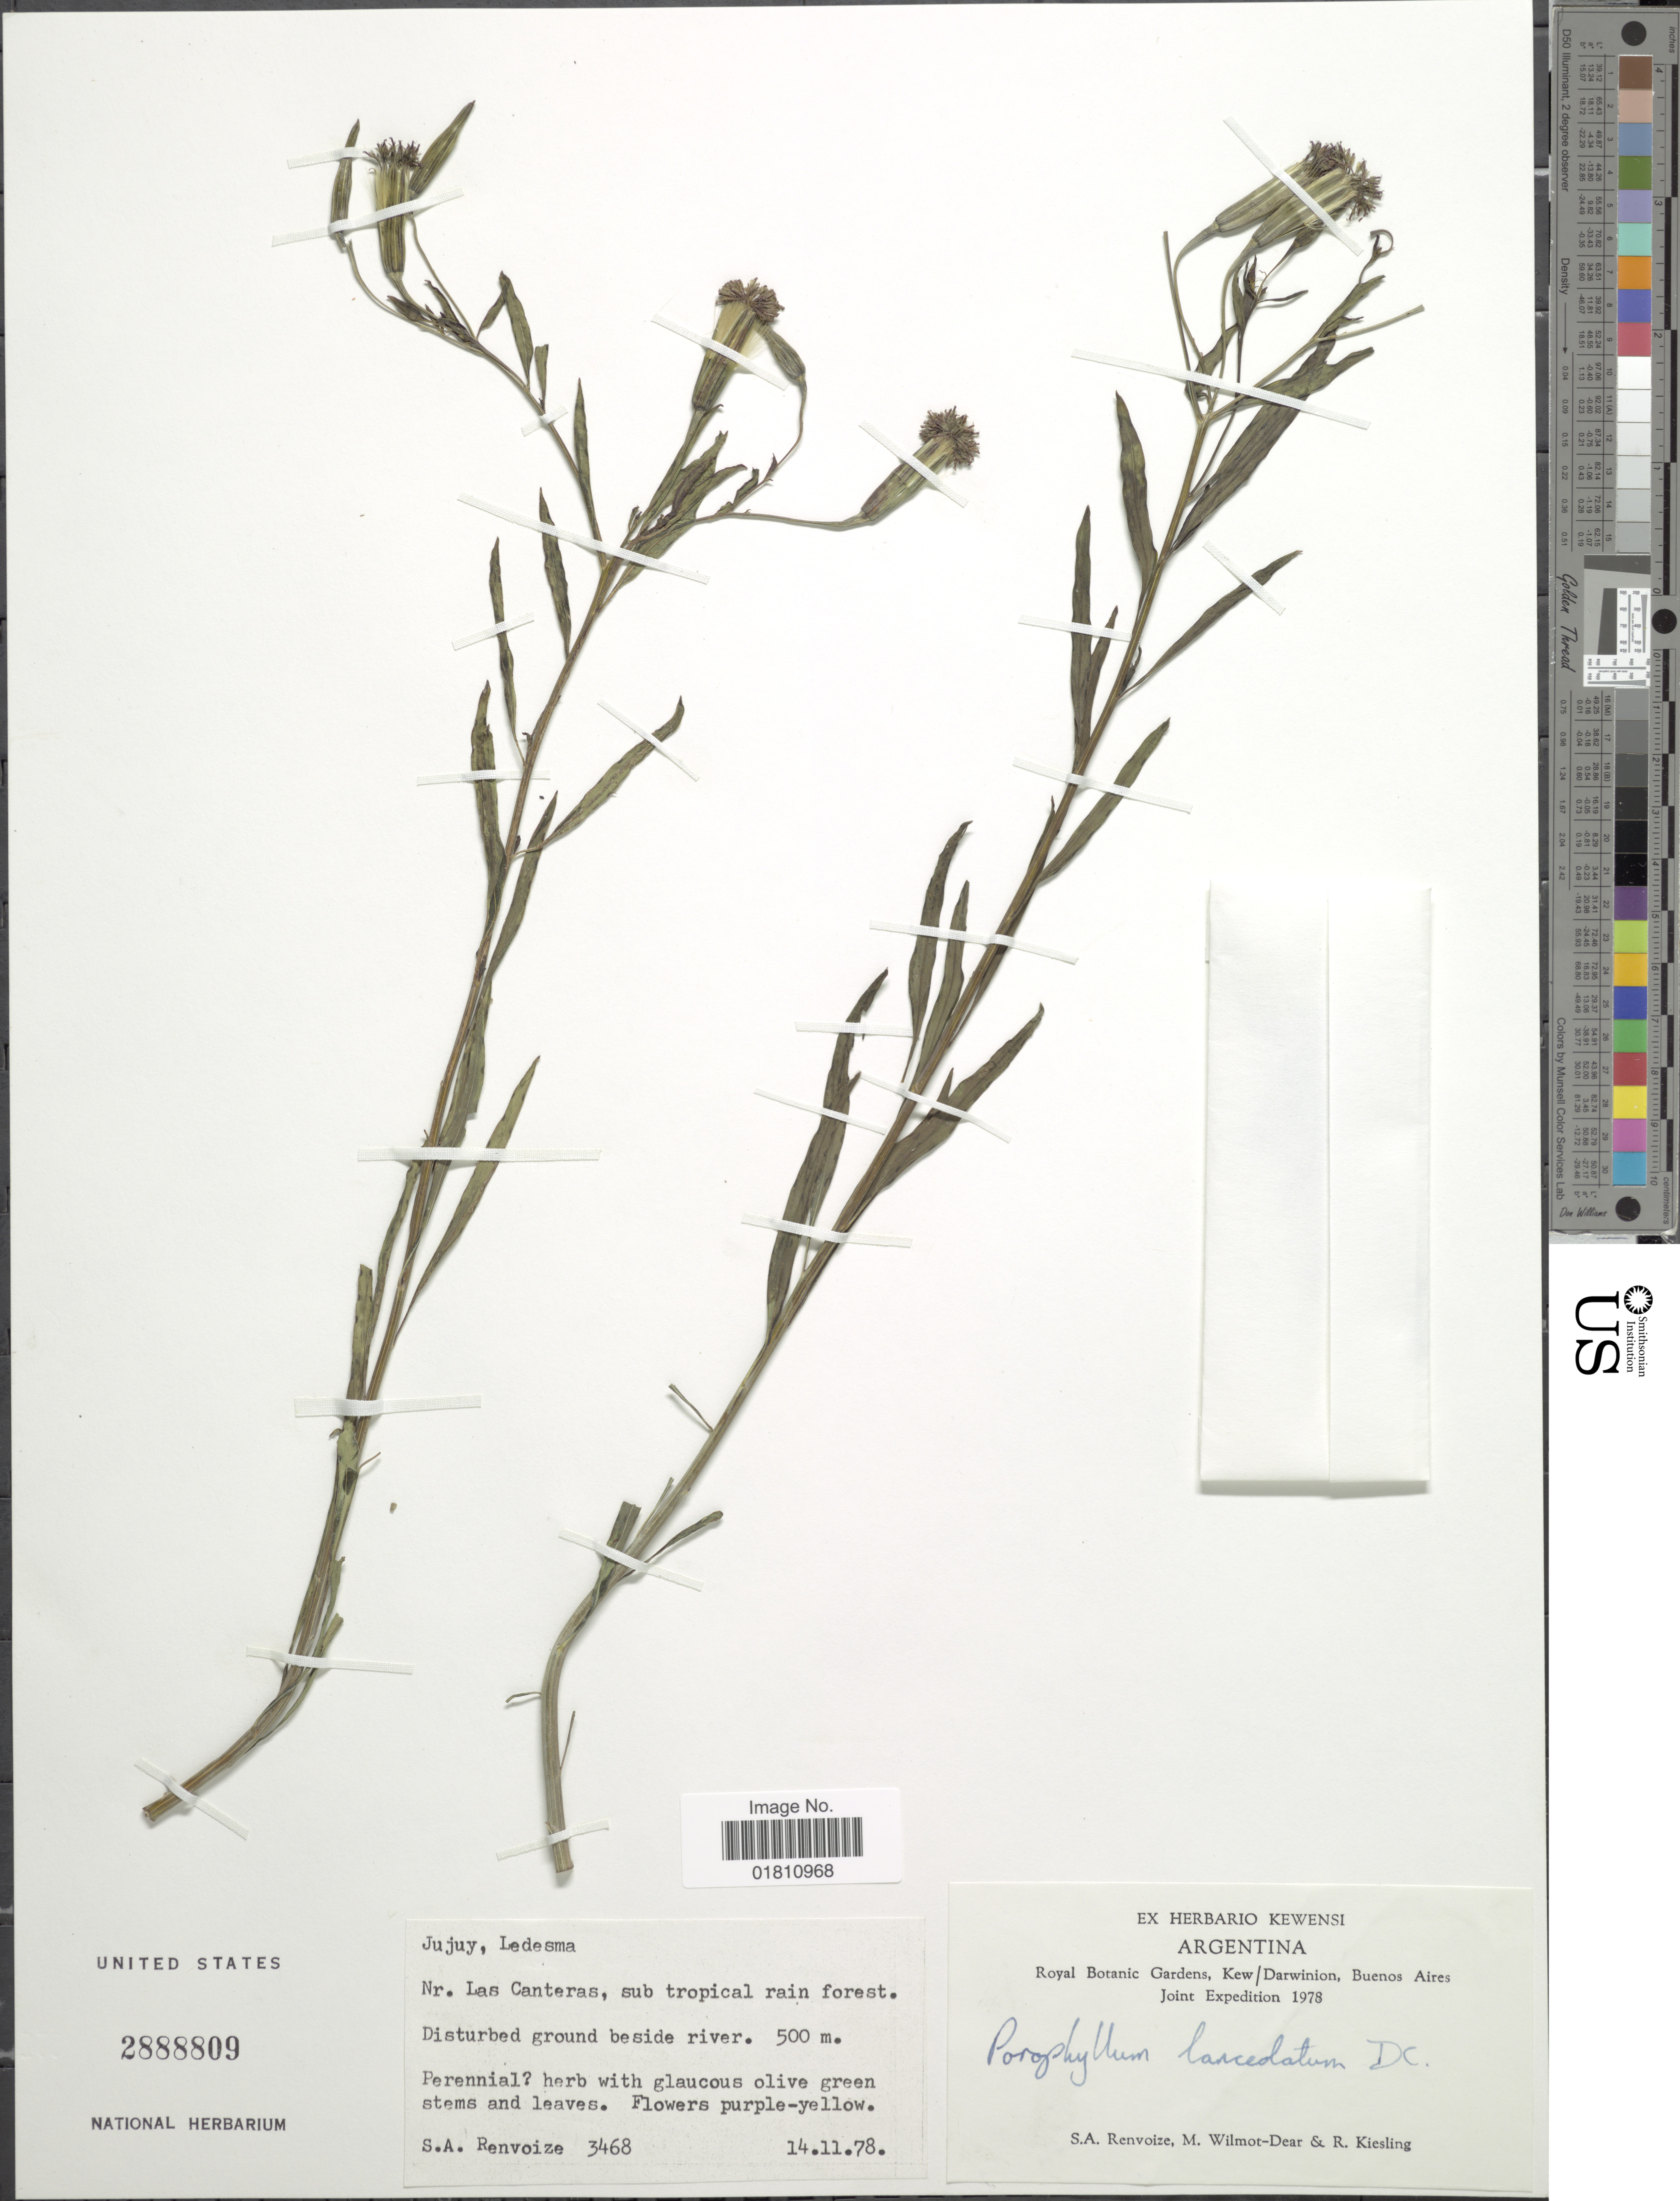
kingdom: Plantae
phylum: Tracheophyta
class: Magnoliopsida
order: Asterales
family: Asteraceae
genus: Porophyllum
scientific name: Porophyllum ruderale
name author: (Jacq.) Cass.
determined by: Anzuinelli, M.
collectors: S. A. Renvoize, M. Wilmot-Dear & R. Kiesling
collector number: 3468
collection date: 1978-11-14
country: Argentina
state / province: Jujuy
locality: Ledesma, Nr Las Canteras, sub tropical rain forest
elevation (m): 500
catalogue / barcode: US 2888809